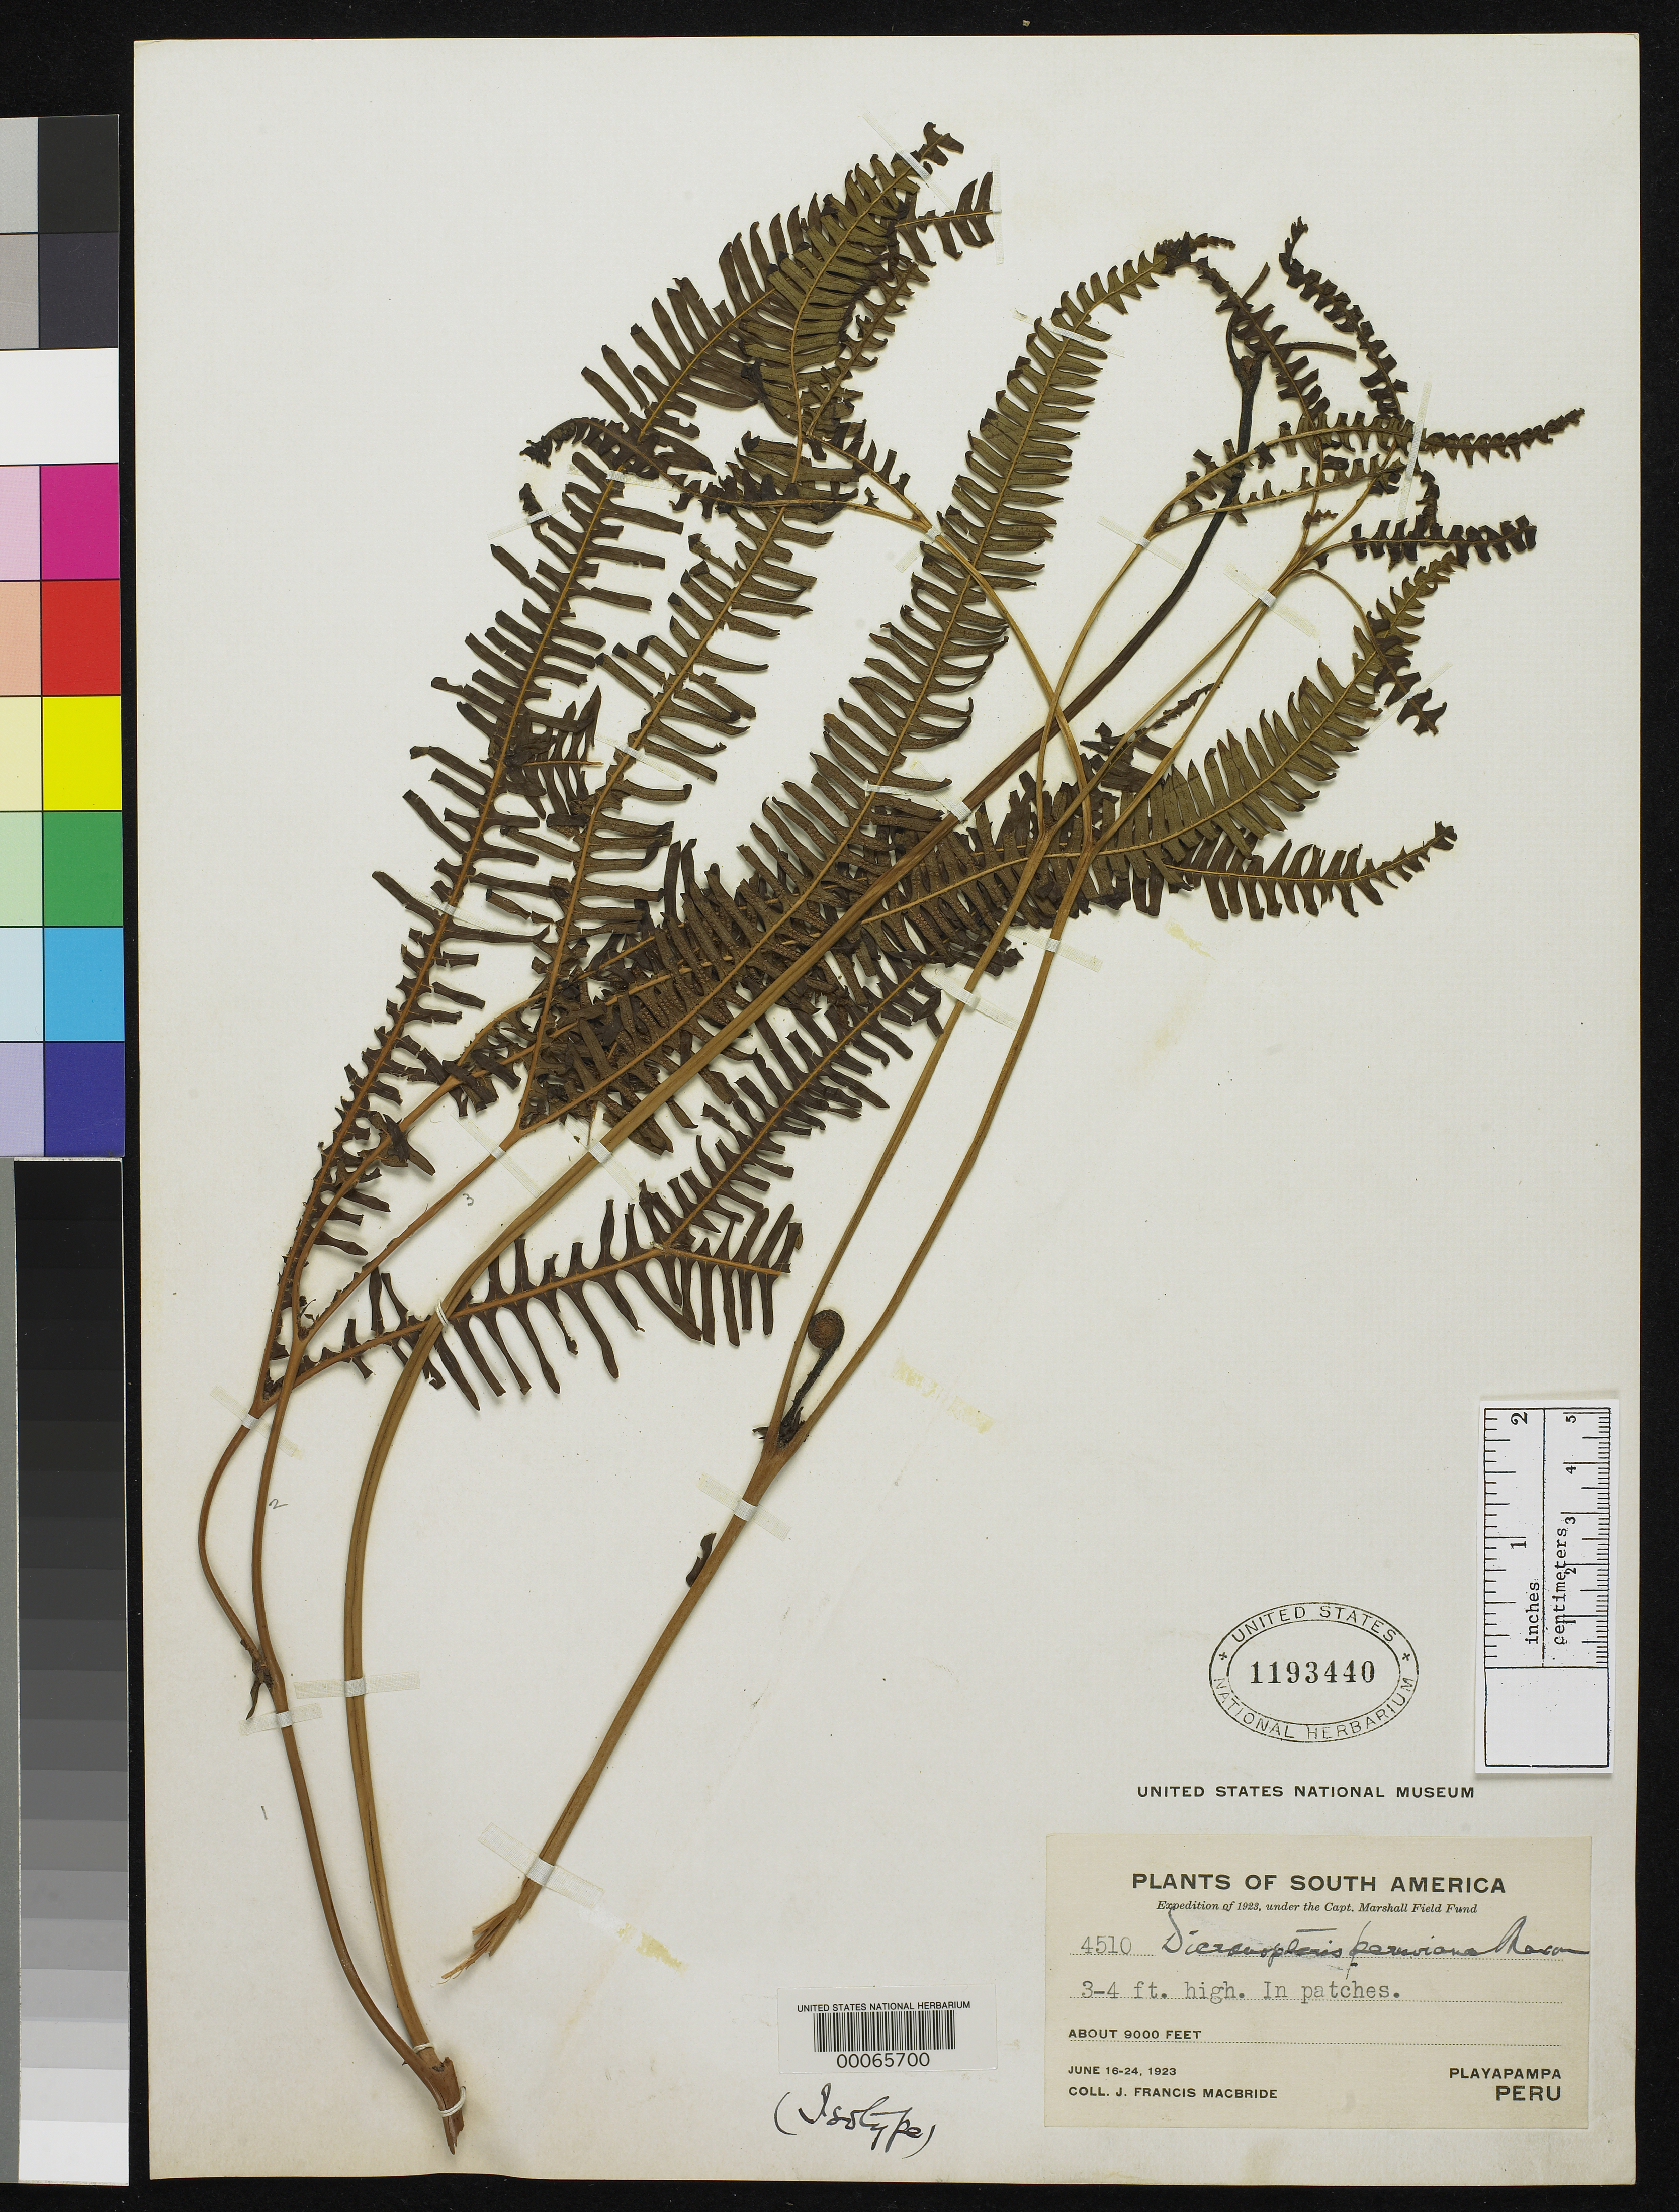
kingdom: Plantae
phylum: Tracheophyta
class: Polypodiopsida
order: Gleicheniales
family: Gleicheniaceae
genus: Dicranopteris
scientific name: Dicranopteris peruviana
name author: Maxon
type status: Type Collection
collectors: J. F. Macbride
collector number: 4510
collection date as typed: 16 Jun 1923 to 24 Jun 1923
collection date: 1923-06-16/1923-06-24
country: Peru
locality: Playampa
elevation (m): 2743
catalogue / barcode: US 1193440